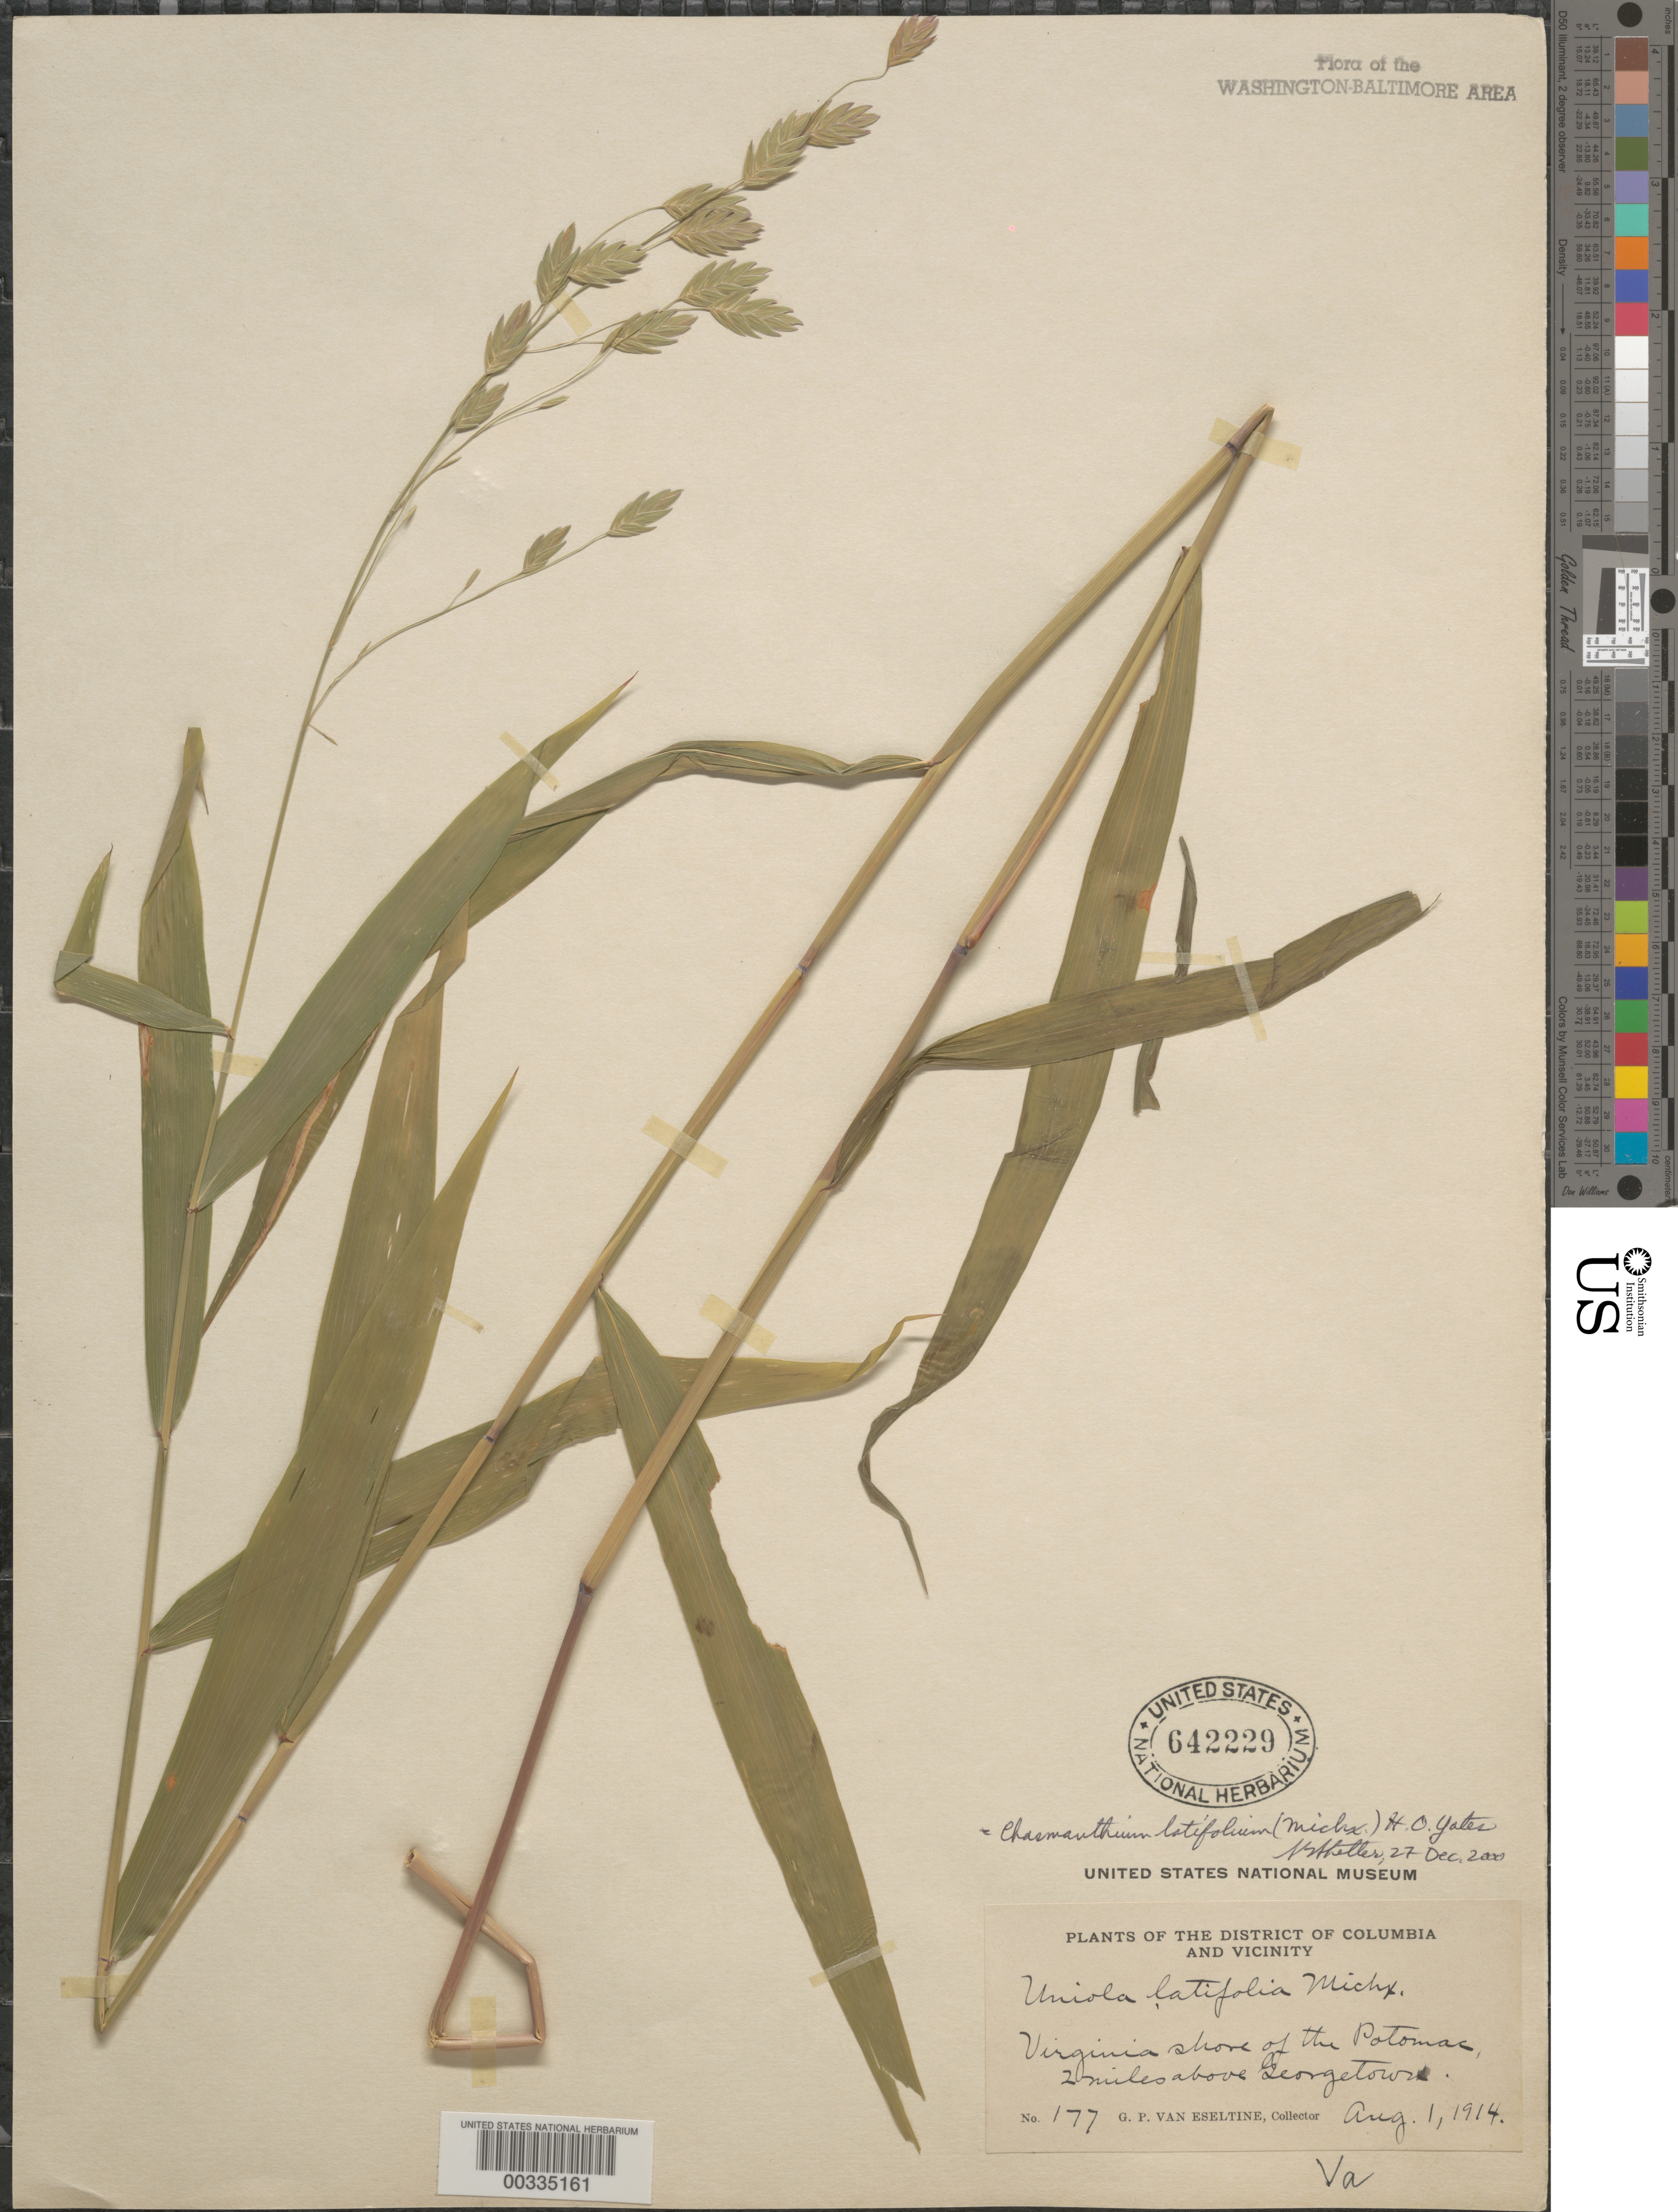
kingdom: Plantae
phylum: Tracheophyta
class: Liliopsida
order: Poales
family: Poaceae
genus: Chasmanthium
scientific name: Chasmanthium latifolium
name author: (Michx.) H.O. Yates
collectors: G. P. Van Eseltine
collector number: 177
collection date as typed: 01 Aug 1914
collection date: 1914-08-01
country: United States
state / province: Virginia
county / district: Fairfax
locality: Above Georgetown, Potomac Shore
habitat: Shore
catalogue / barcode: US 642229